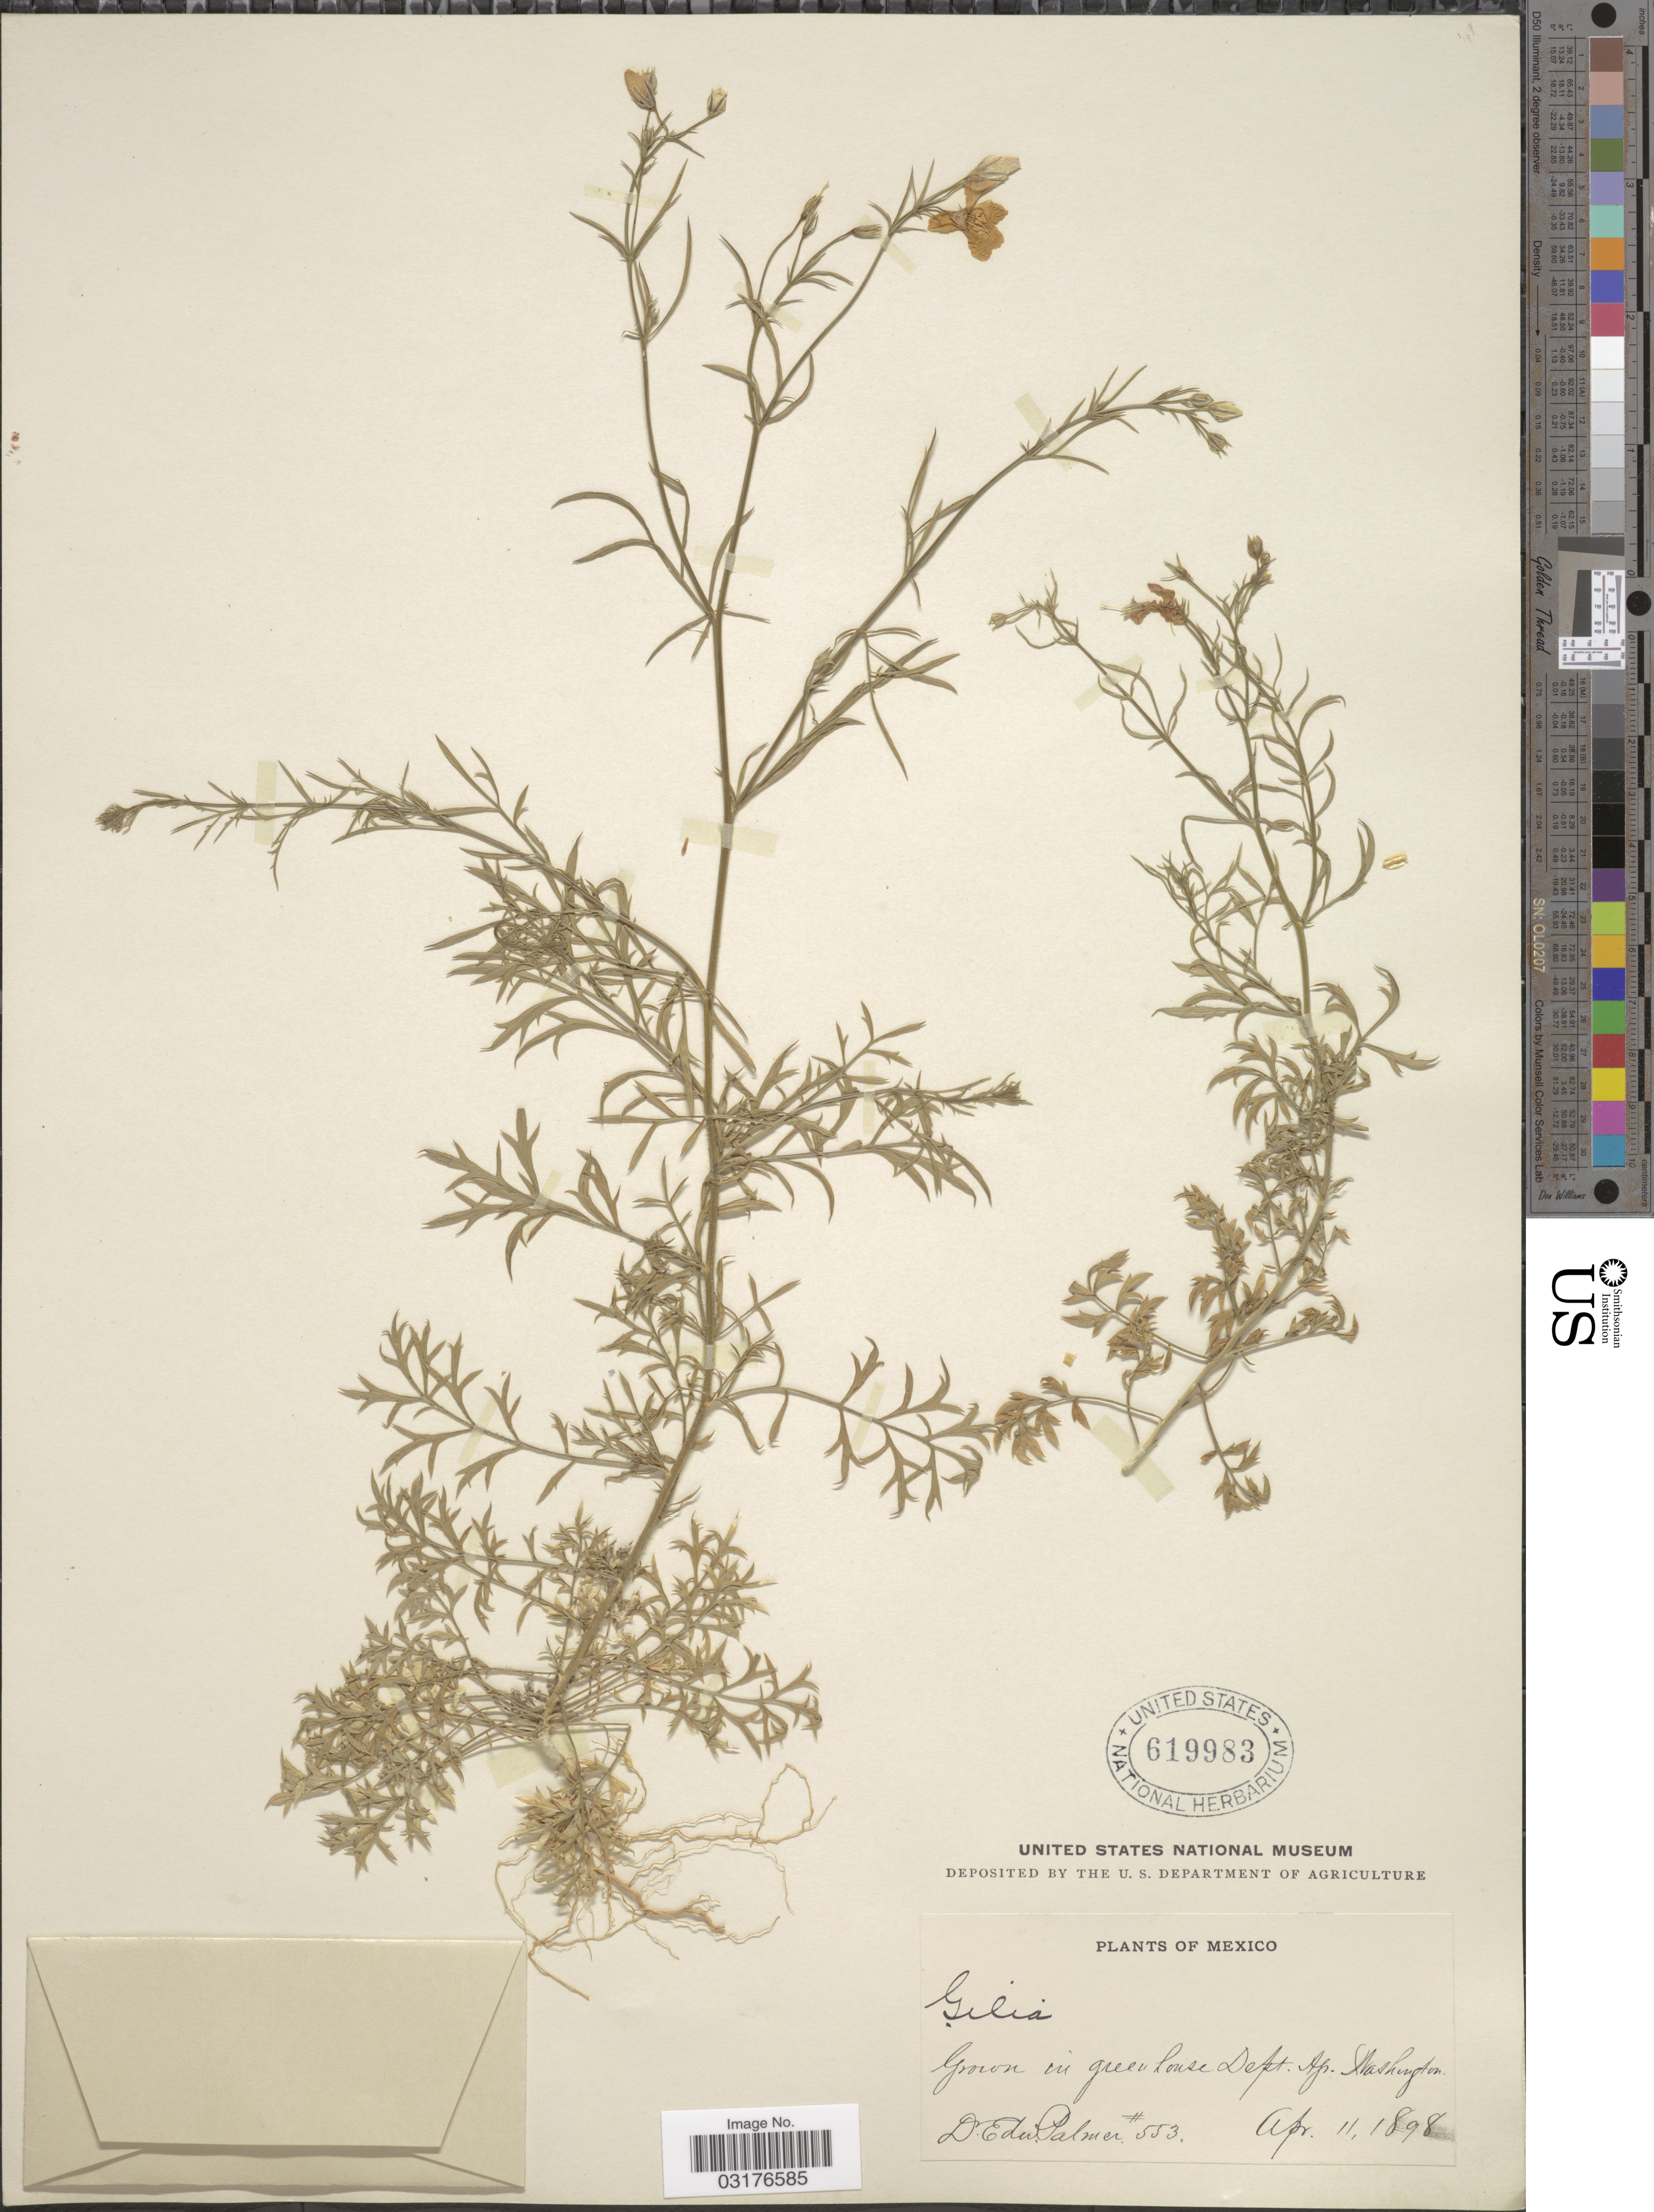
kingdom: Plantae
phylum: Tracheophyta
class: Magnoliopsida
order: Ericales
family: Polemoniaceae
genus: Giliastrum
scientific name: Giliastrum sp.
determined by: Strong, Mark T., (BOT), Smithsonian Institution - National Museum of Natural History (UNITED STATES)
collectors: E. Palmer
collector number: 553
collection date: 1898-04-11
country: Mexico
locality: Grown in greenhouse Dept. Agr. Washington.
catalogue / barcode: US 619983